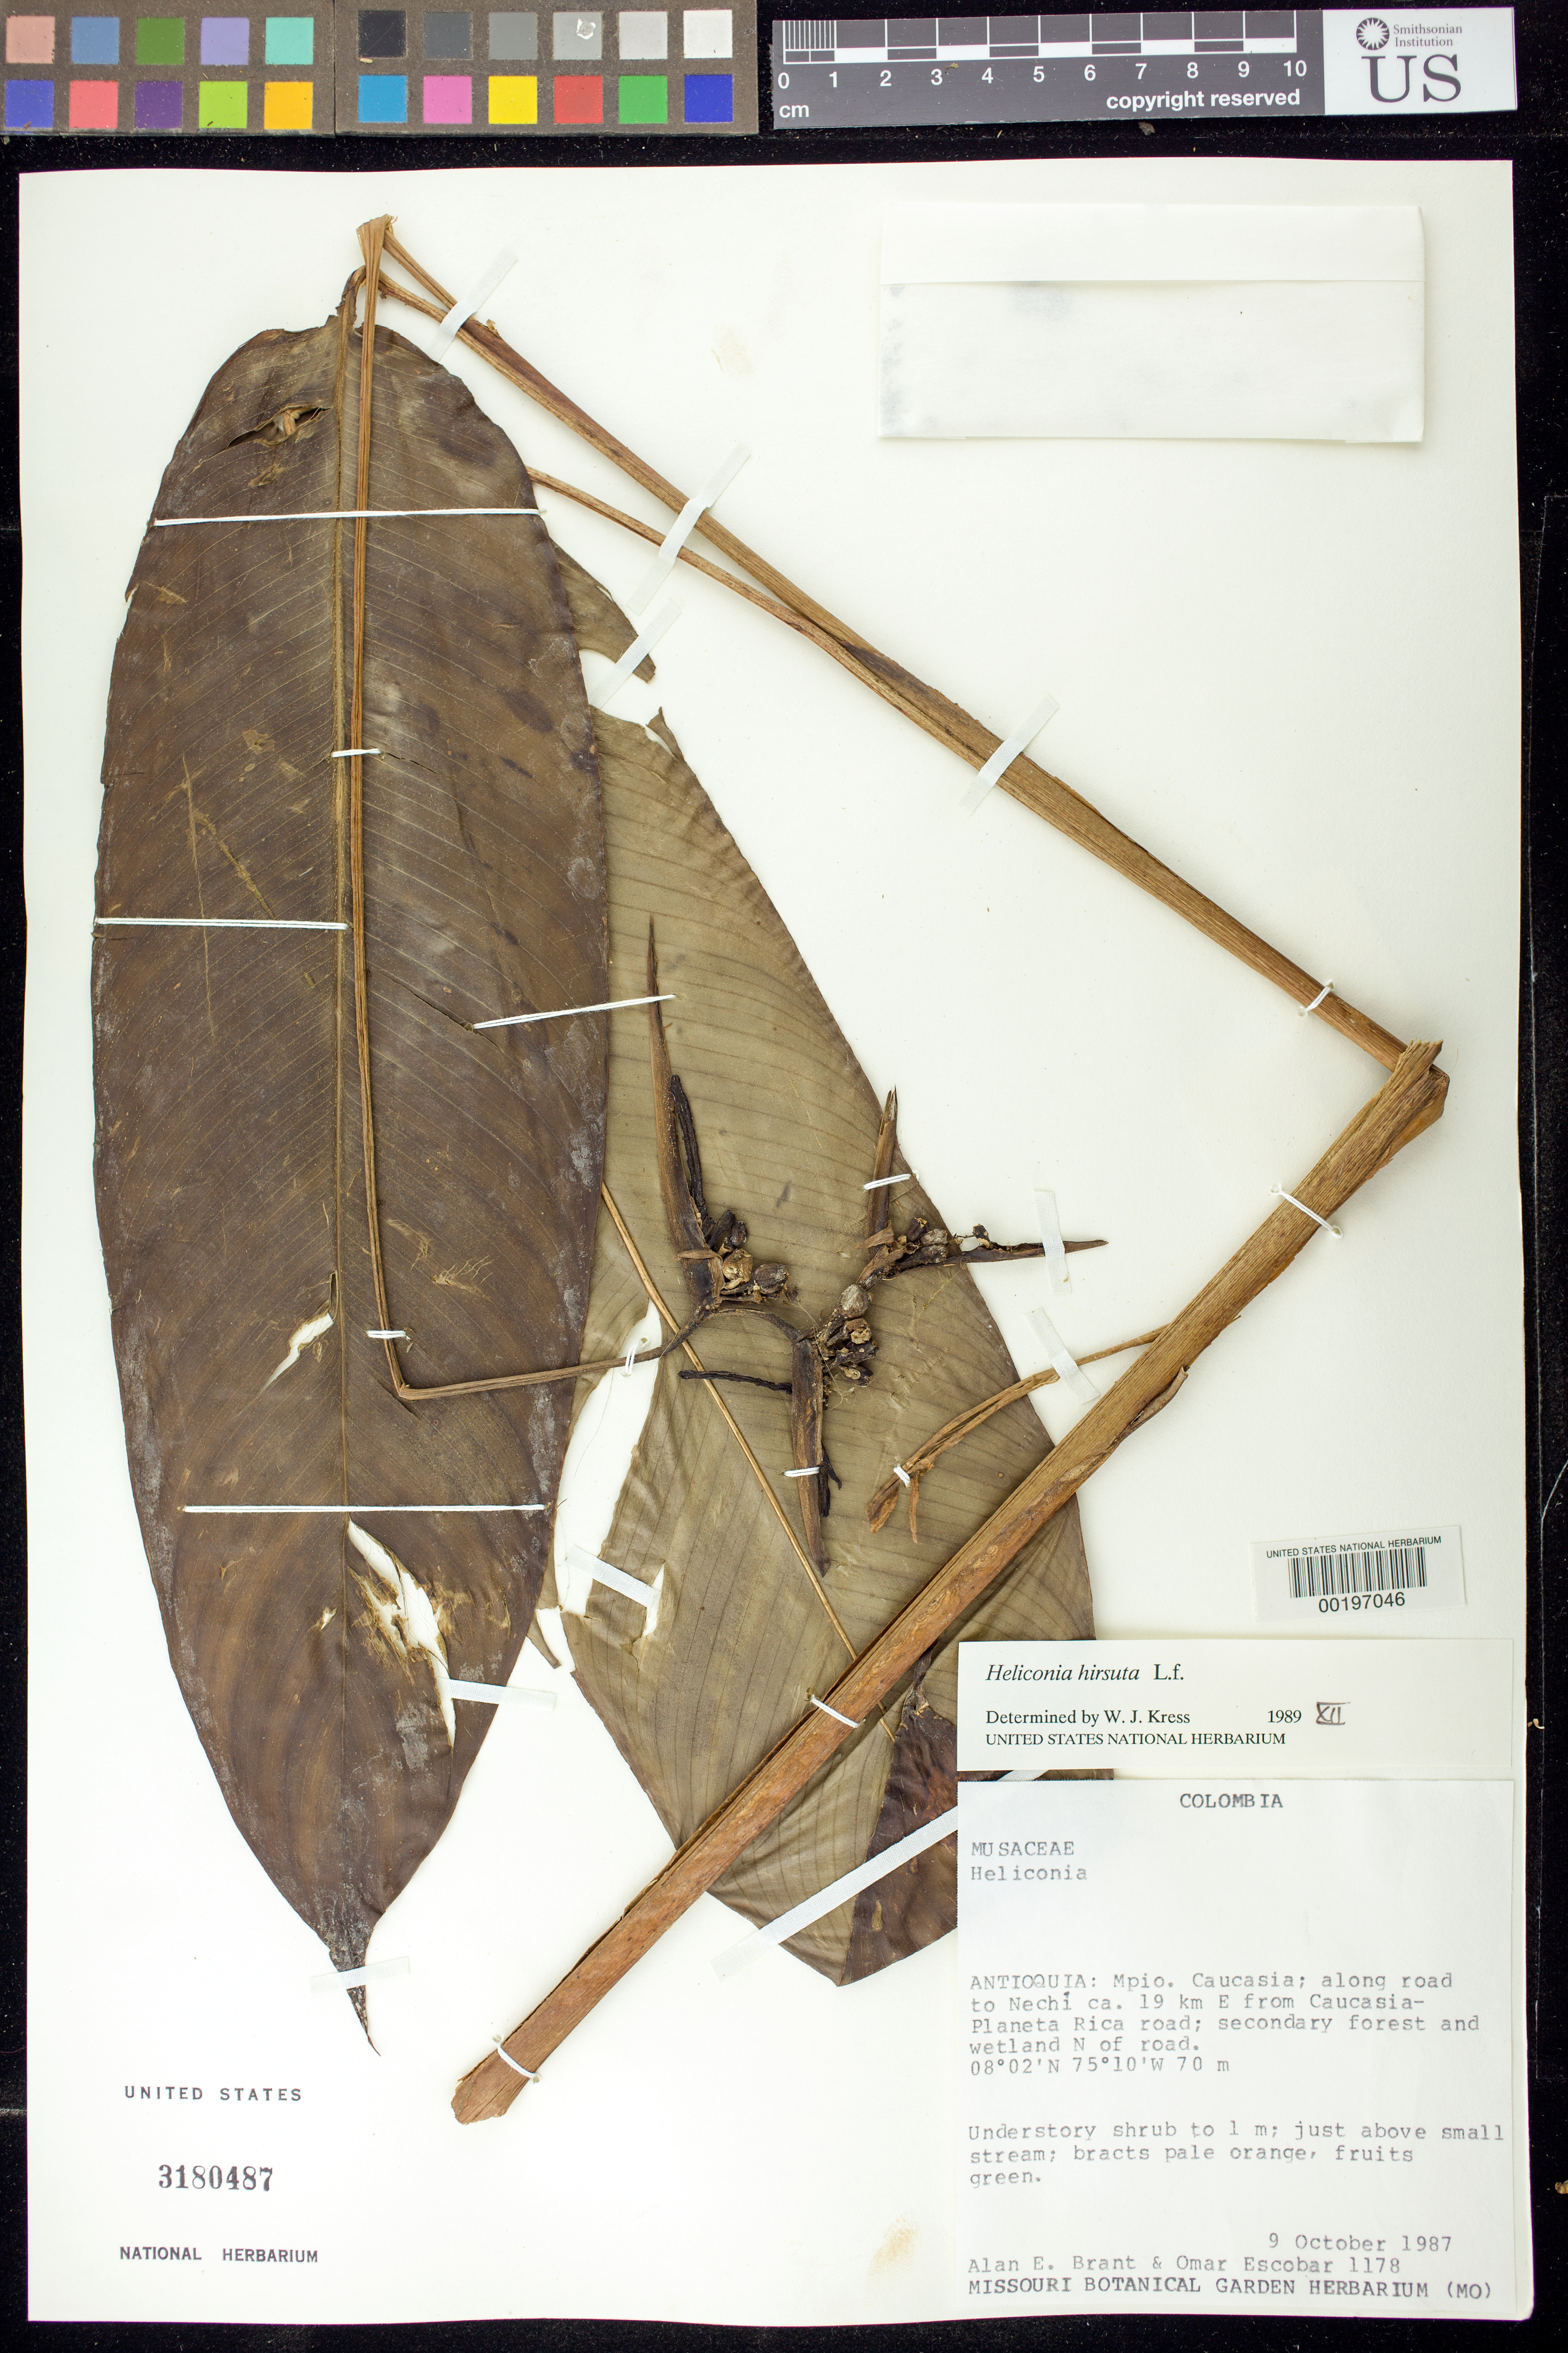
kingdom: Plantae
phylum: Tracheophyta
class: Liliopsida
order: Zingiberales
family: Heliconiaceae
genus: Heliconia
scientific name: Heliconia hirsuta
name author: L. f.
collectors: A. Brant & O. D. Escobar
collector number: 1178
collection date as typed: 09 Oct 1987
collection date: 1987-10-09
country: Colombia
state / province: Antioquia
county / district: Caucasia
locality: Mun of Caucasia, along road to Nechi ca 19 km E from Caucasia-Planeta Rica Road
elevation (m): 70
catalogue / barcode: US 3180487